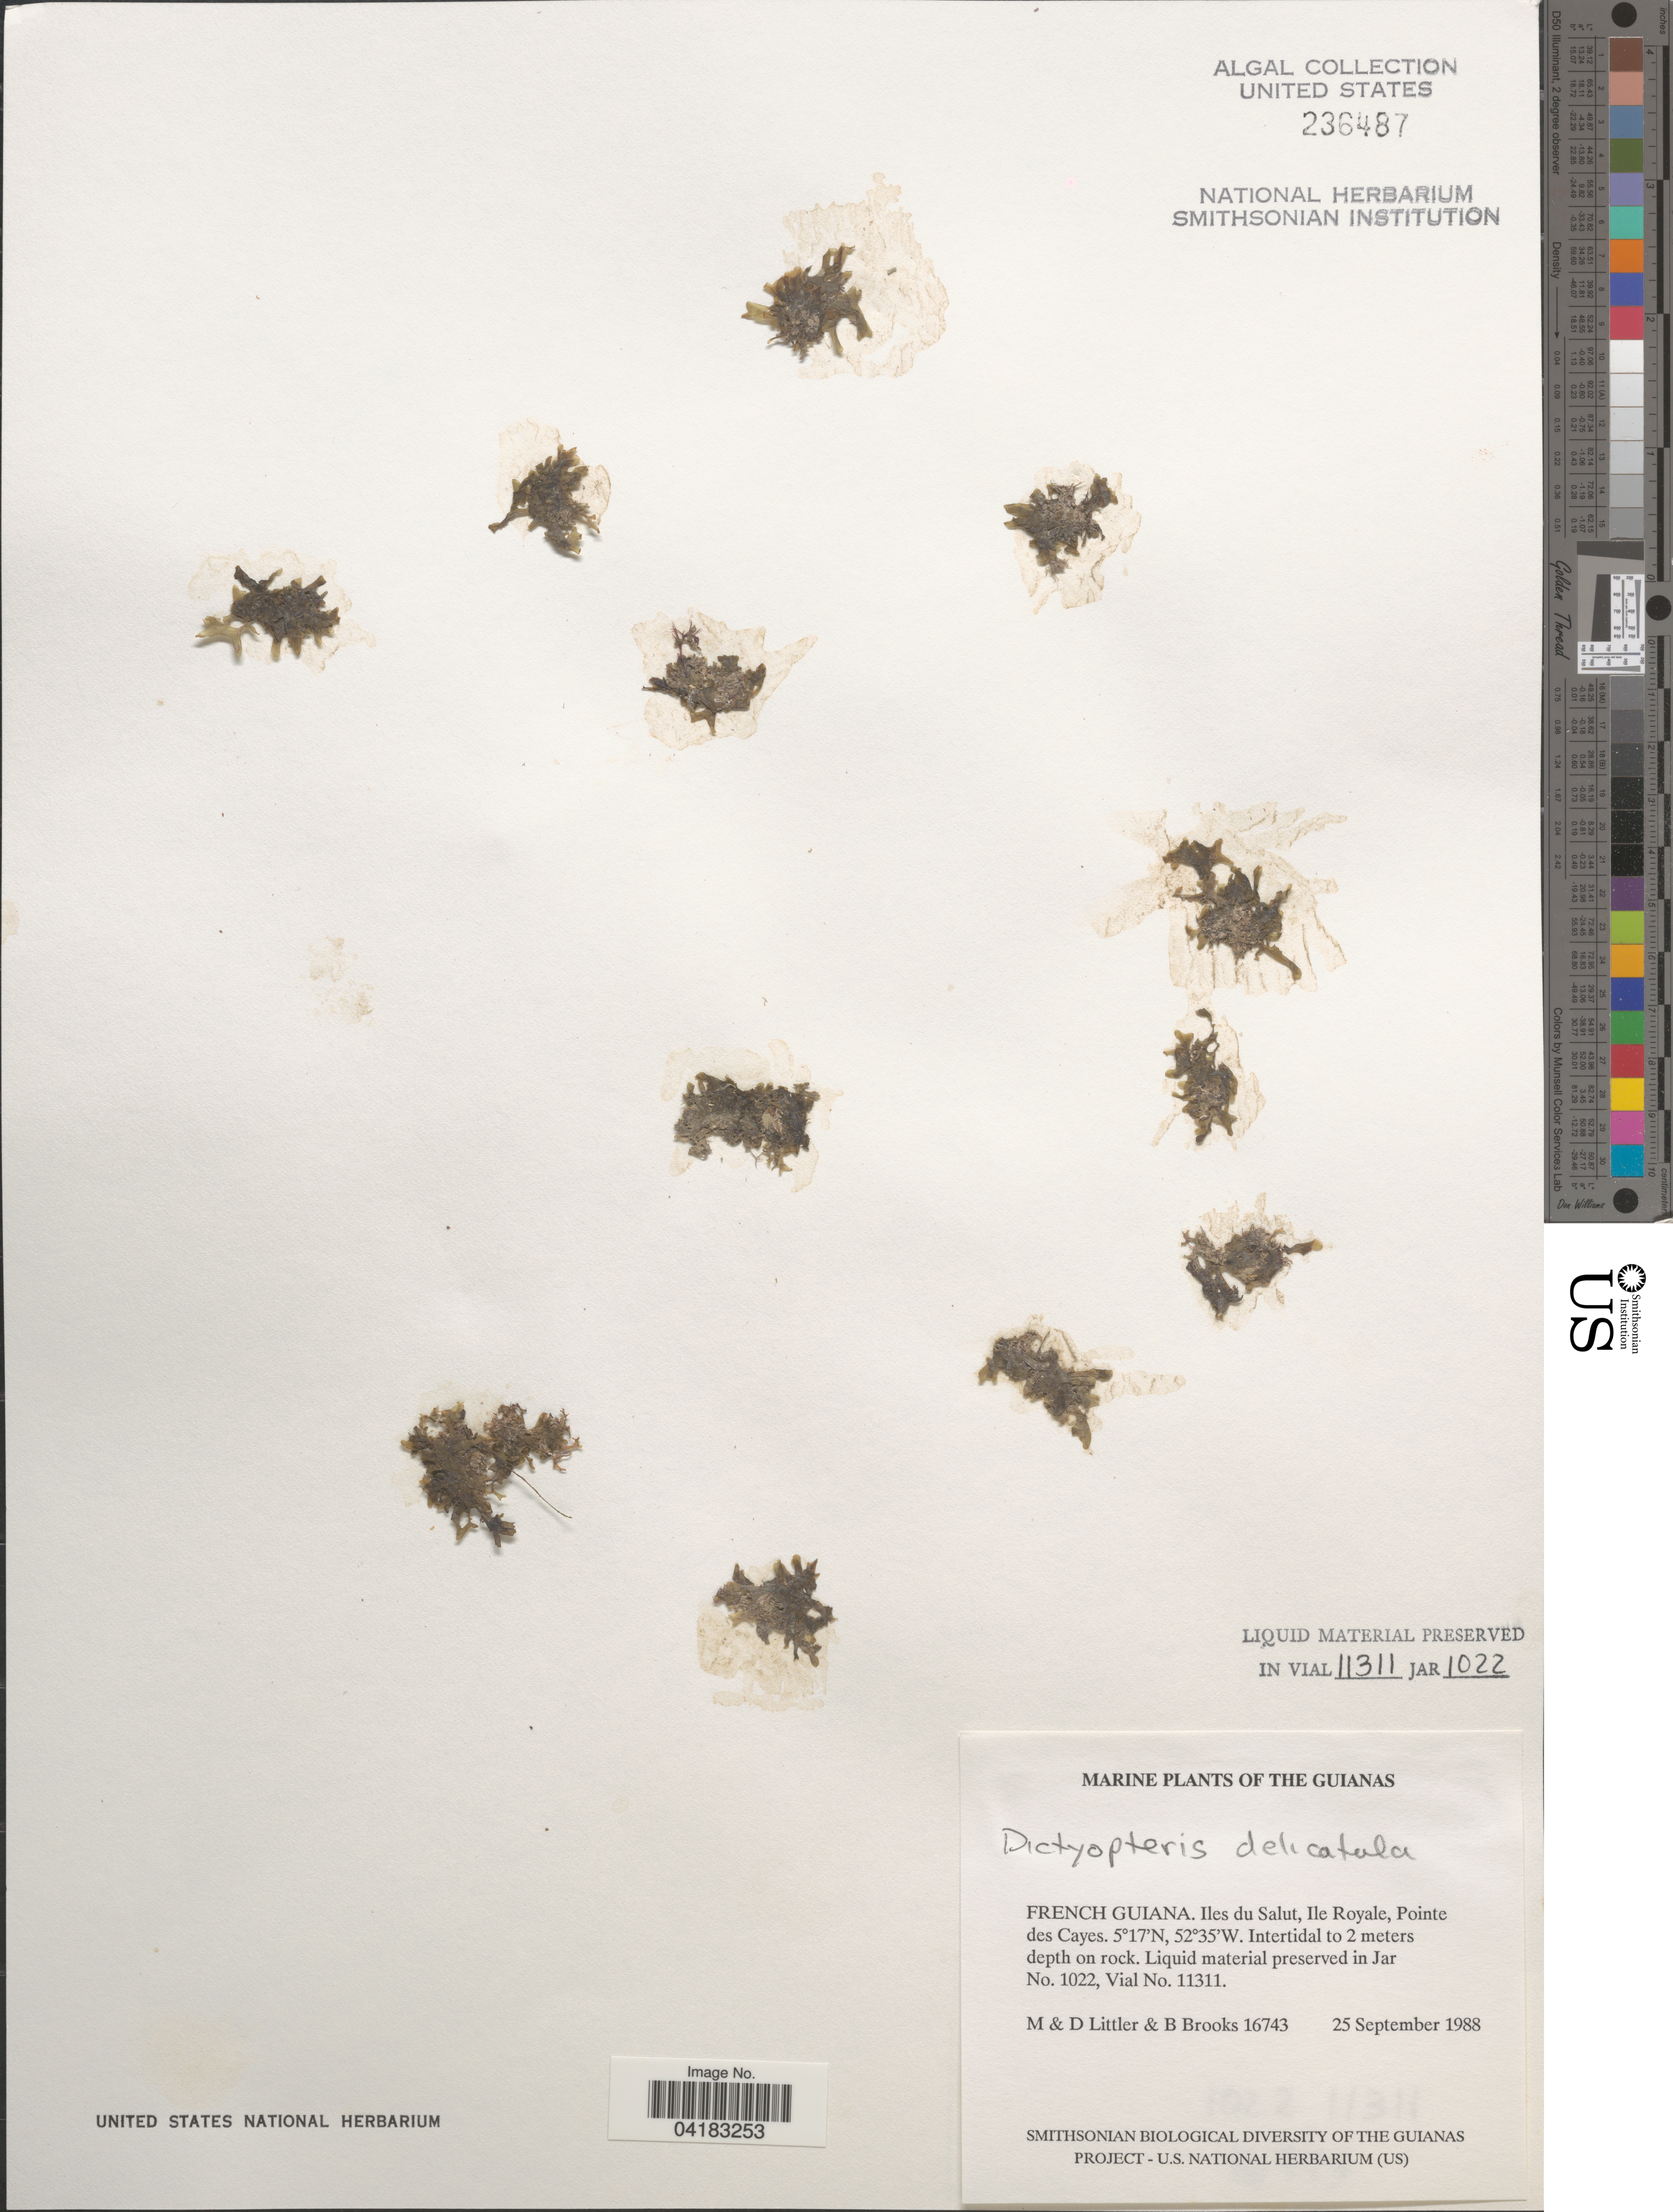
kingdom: Chromista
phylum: Ochrophyta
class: Phaeophyceae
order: Dictyotales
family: Dictyotaceae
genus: Dictyopteris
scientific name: Dictyopteris delicatula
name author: J.V.Lamouroux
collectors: M. Littler, D. S. Littler & B. Brooks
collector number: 16743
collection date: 1988-09-25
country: French Guiana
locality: The Guianas. Iles du Salut, Ile Royale, Pointe des Cayes.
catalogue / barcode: US 236487